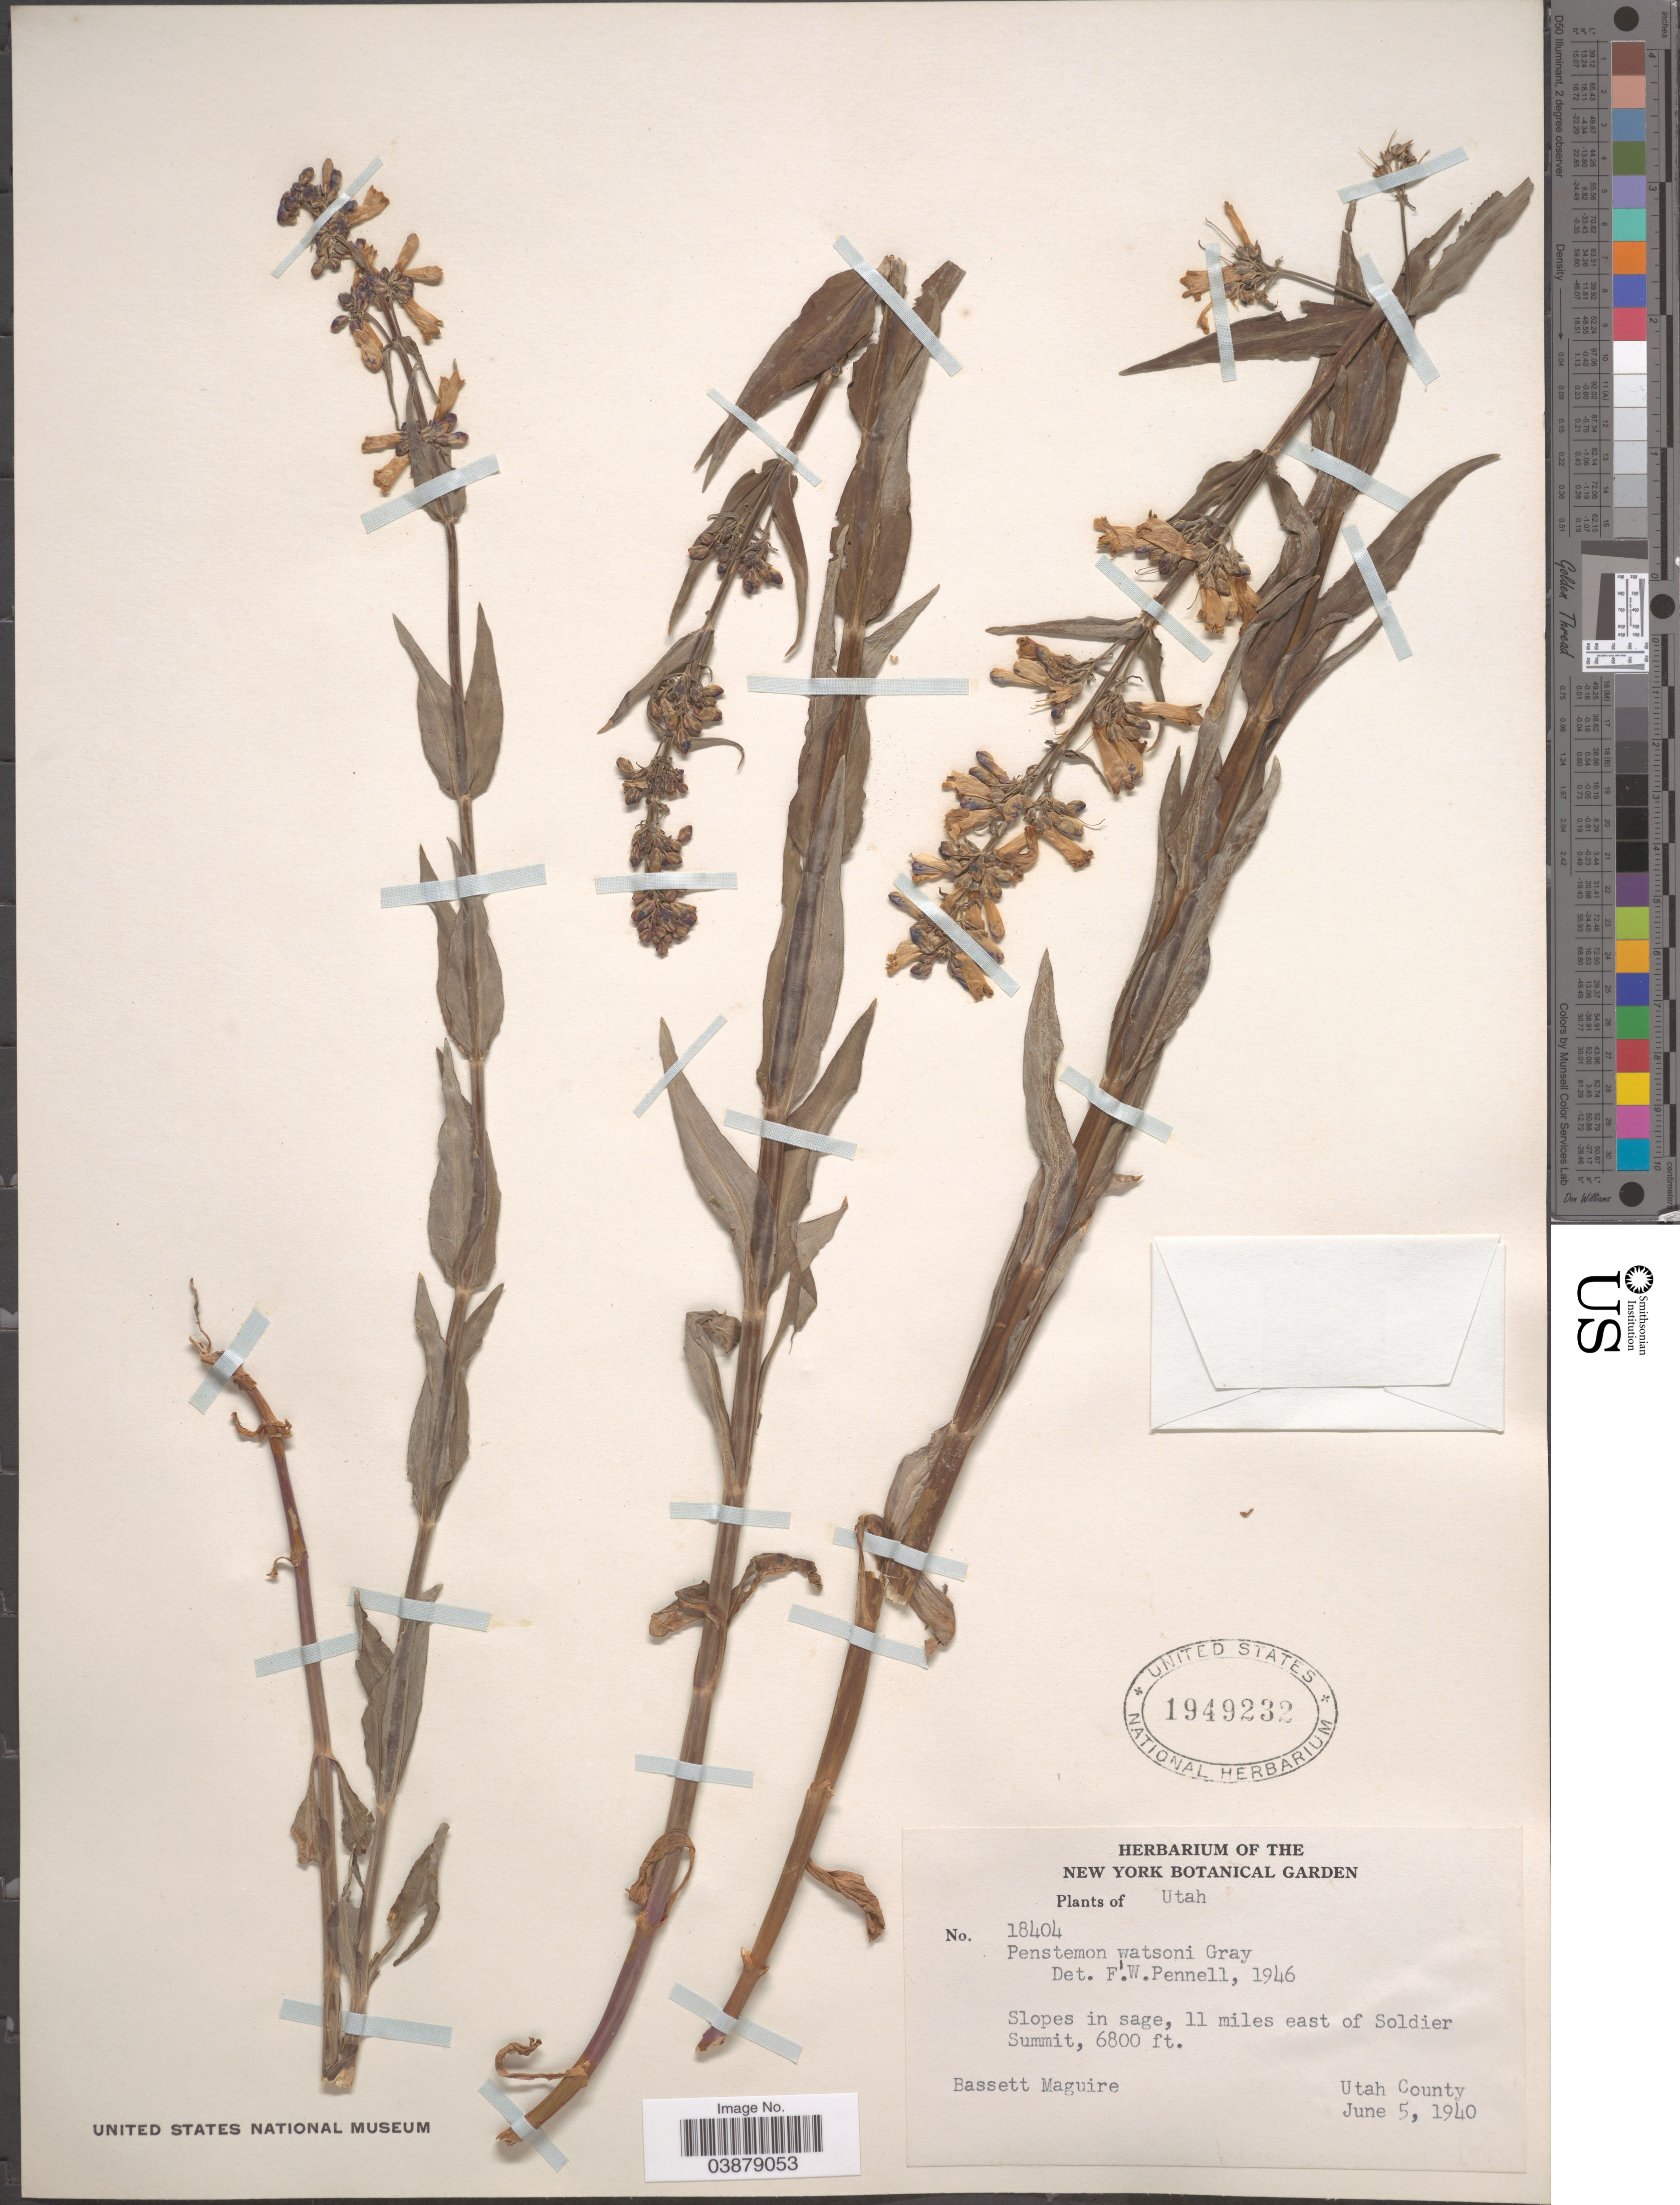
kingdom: Plantae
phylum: Tracheophyta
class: Magnoliopsida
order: Lamiales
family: Plantaginaceae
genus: Penstemon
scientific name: Penstemon watsonii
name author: A. Gray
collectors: B. Maguire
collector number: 18404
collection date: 1940-06-05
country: United States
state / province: Utah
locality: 11 miles east of Soldier Summit, Utah County.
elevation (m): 2073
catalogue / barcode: US 1949232